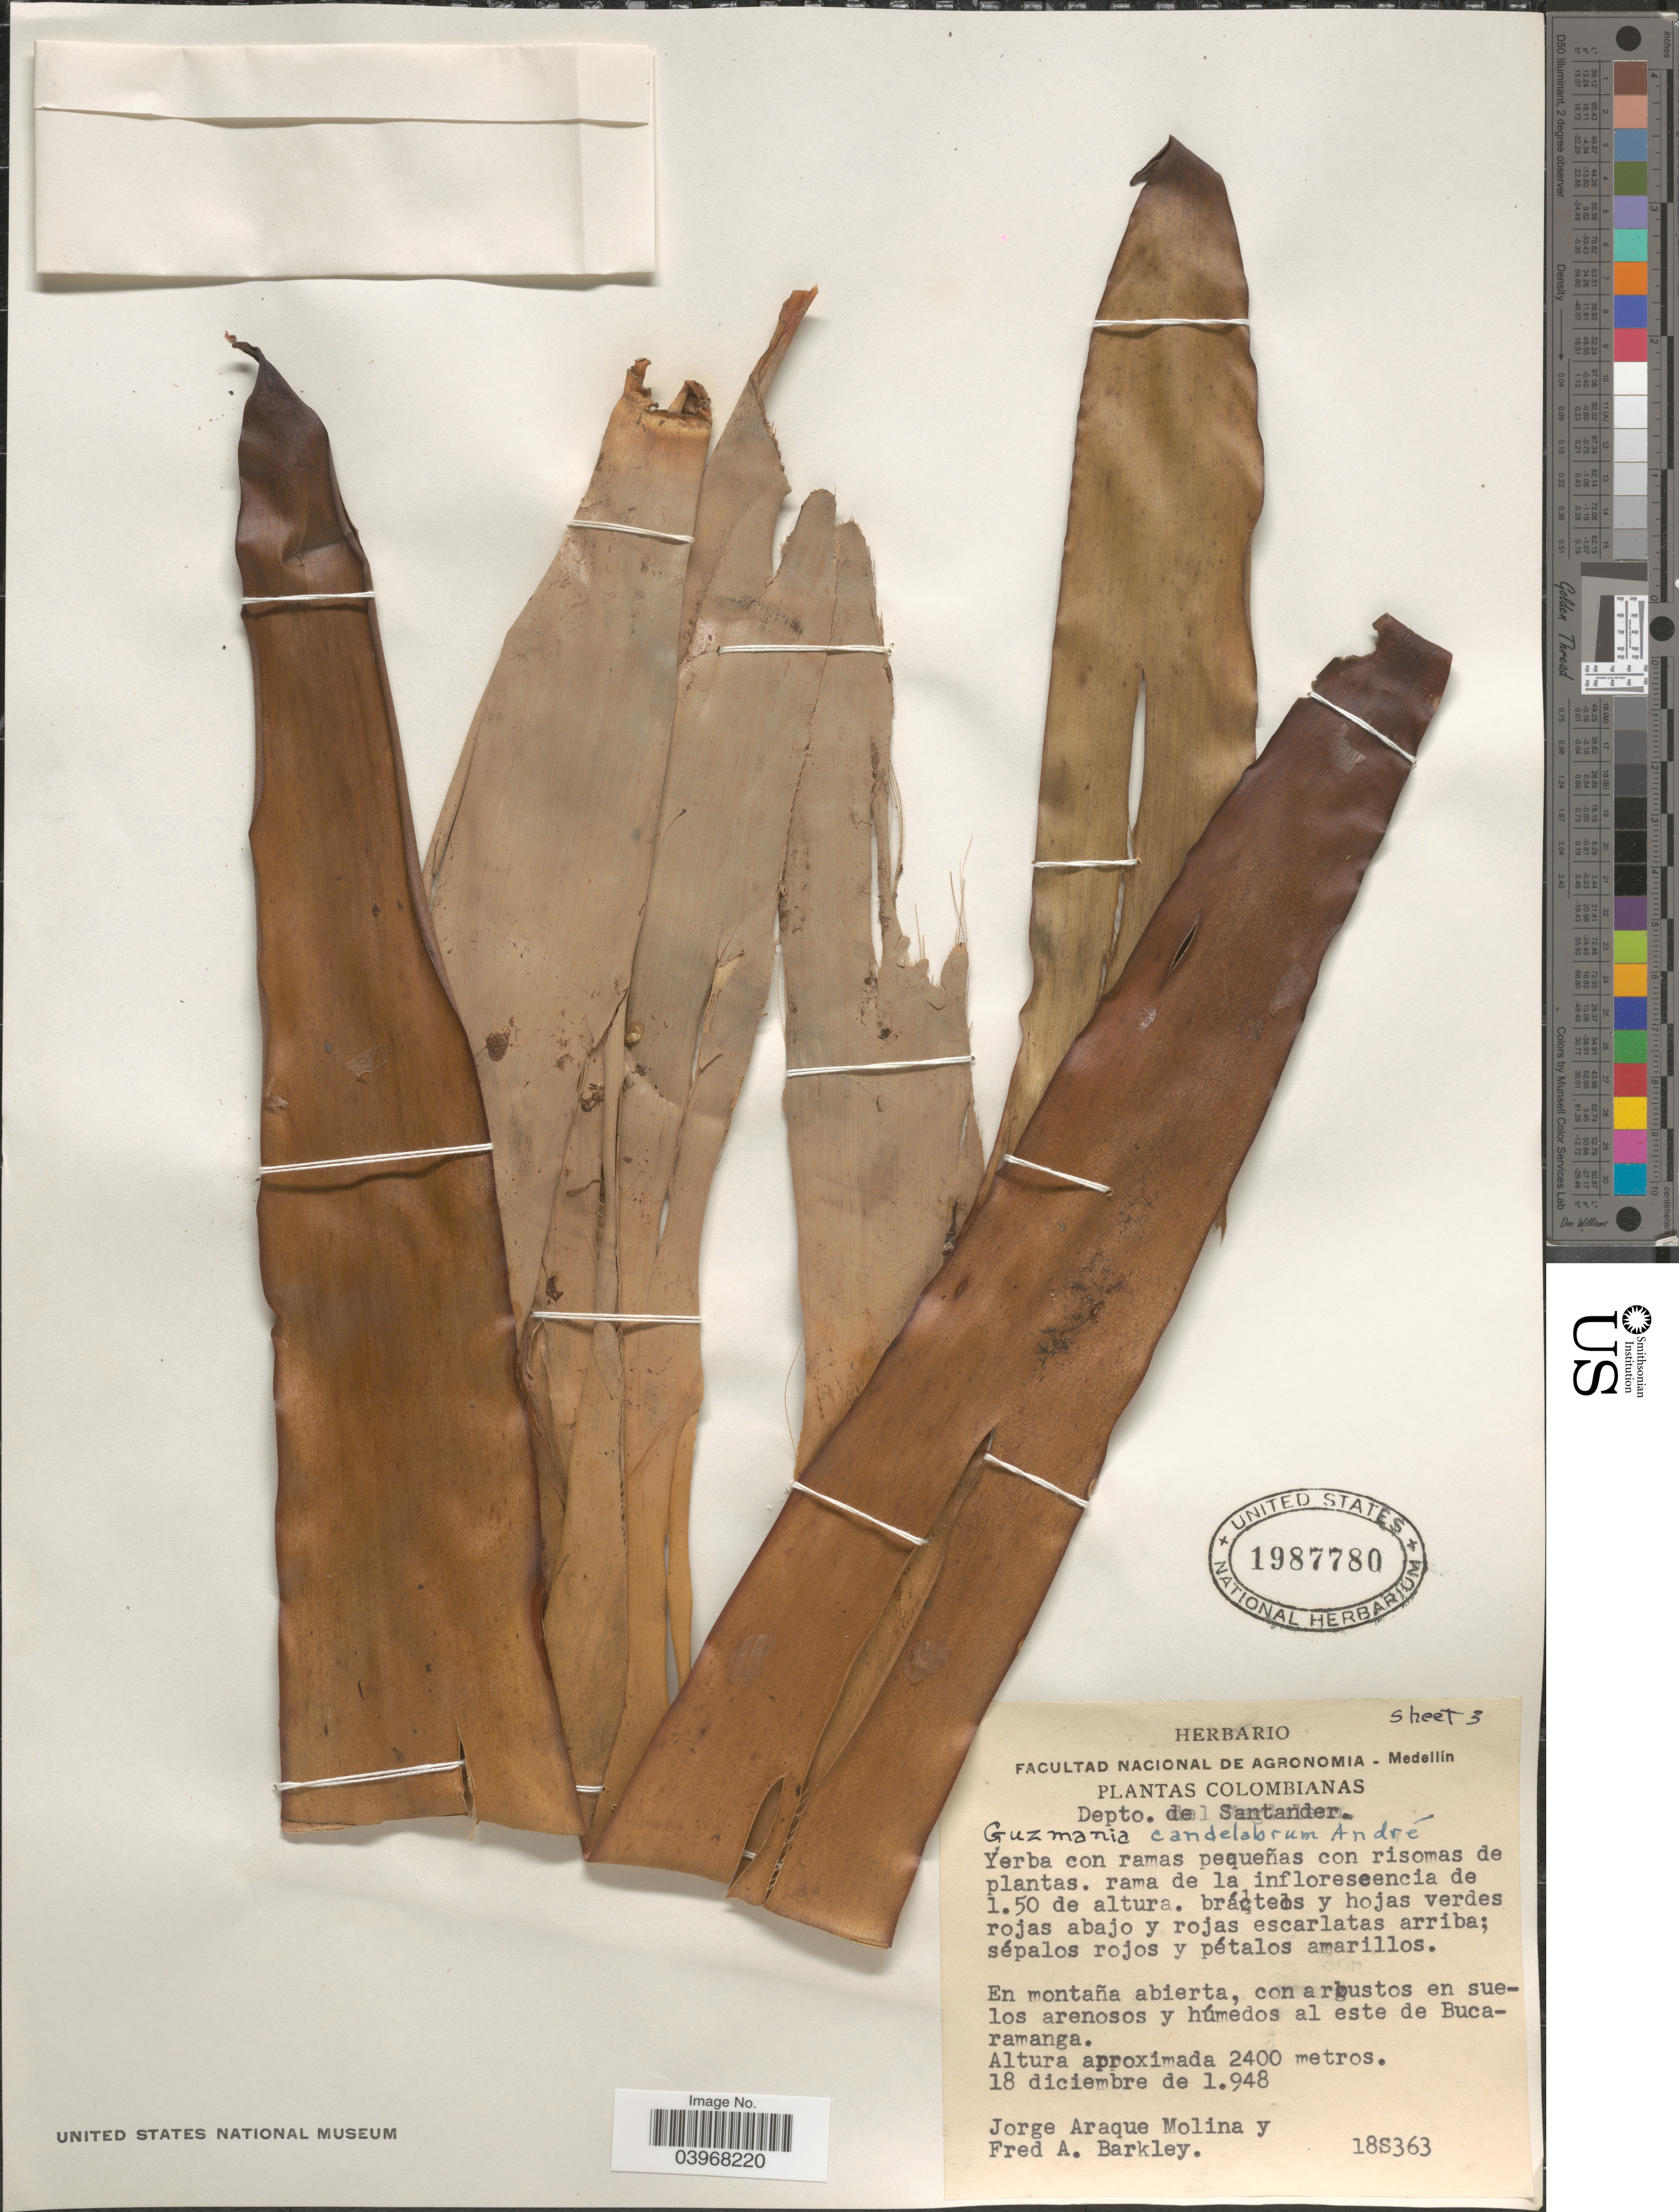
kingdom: Plantae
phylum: Tracheophyta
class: Liliopsida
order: Poales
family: Bromeliaceae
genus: Guzmania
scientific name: Guzmania candelabrum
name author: (André) André ex Mez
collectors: J. Araque Molina & F. A. Barkley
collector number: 18S363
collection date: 1948-12-18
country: Colombia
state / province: Santander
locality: Depto. de Santander. En montaña abierta, con arbustos en suelos arenosos y húmedos al este de Bucaramanga.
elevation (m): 2400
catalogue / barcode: US 1987780